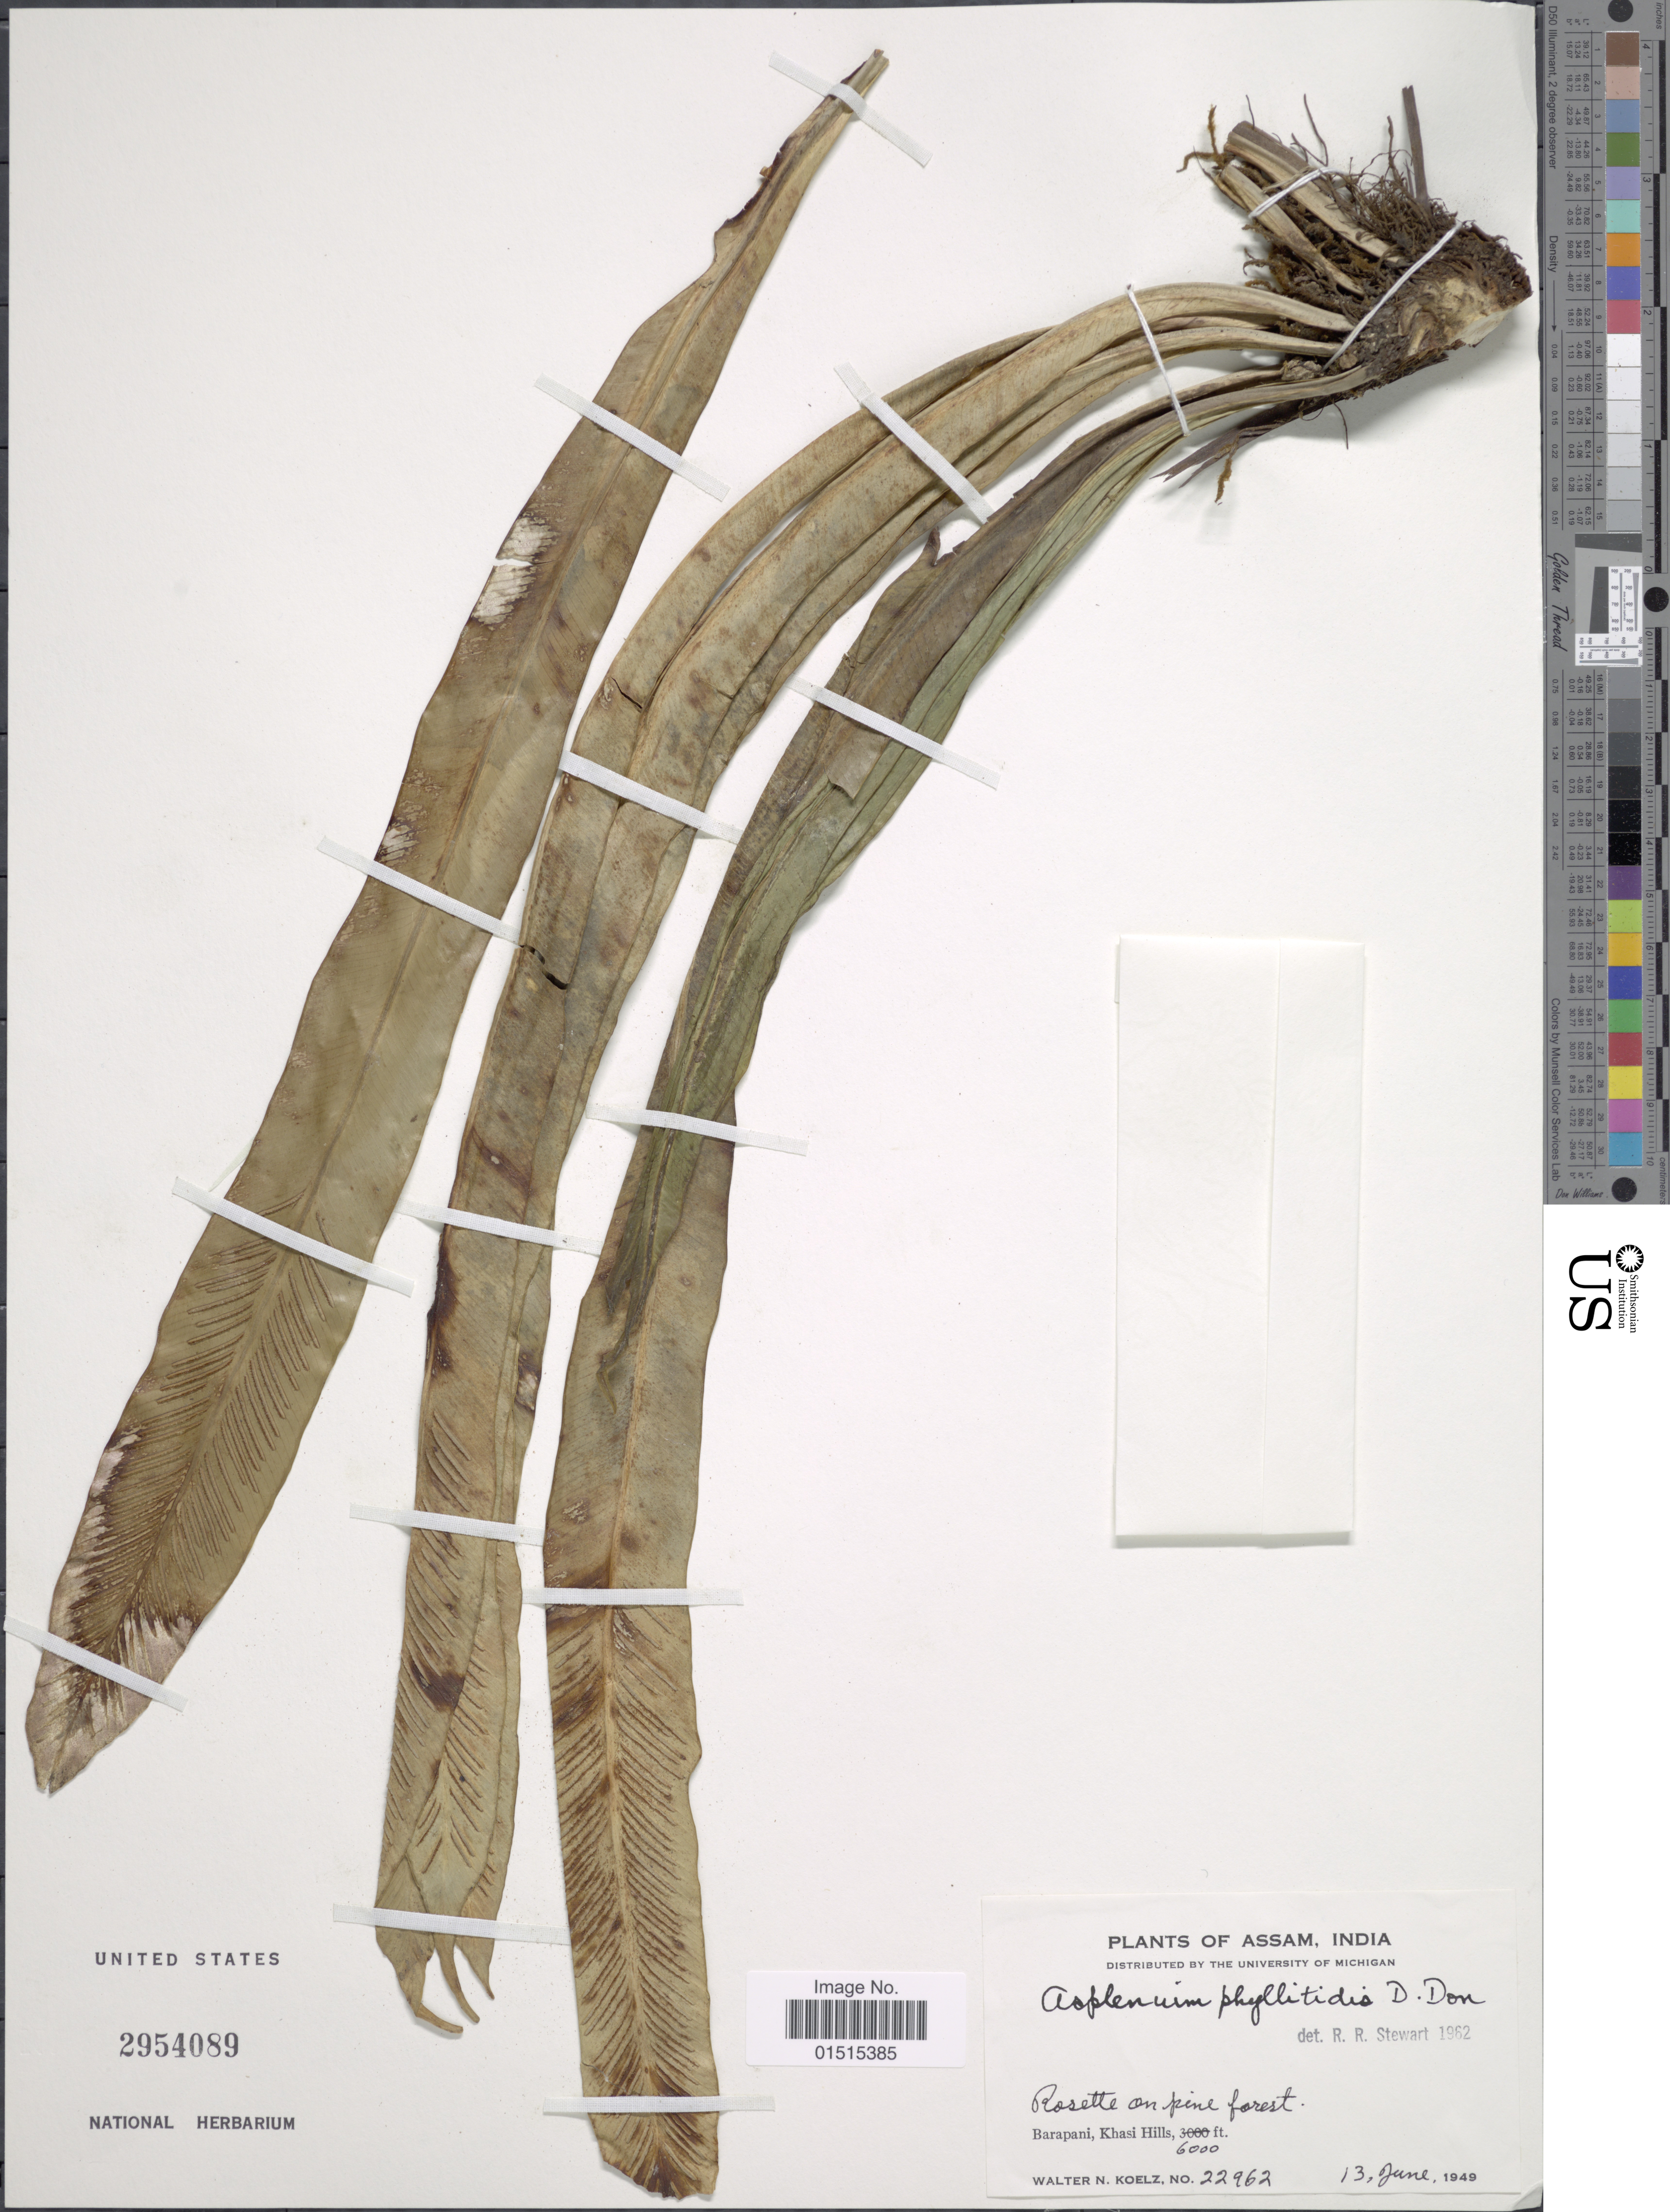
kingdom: Plantae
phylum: Tracheophyta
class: Polypodiopsida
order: Polypodiales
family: Aspleniaceae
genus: Asplenium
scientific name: Asplenium phyllitidis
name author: D. Don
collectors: W. N. Koelz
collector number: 22962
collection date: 1949-06-13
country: India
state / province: Meghalaya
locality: Rosette on pine forest, Barapani, Khasi Hills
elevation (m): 1829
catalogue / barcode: US 2954089